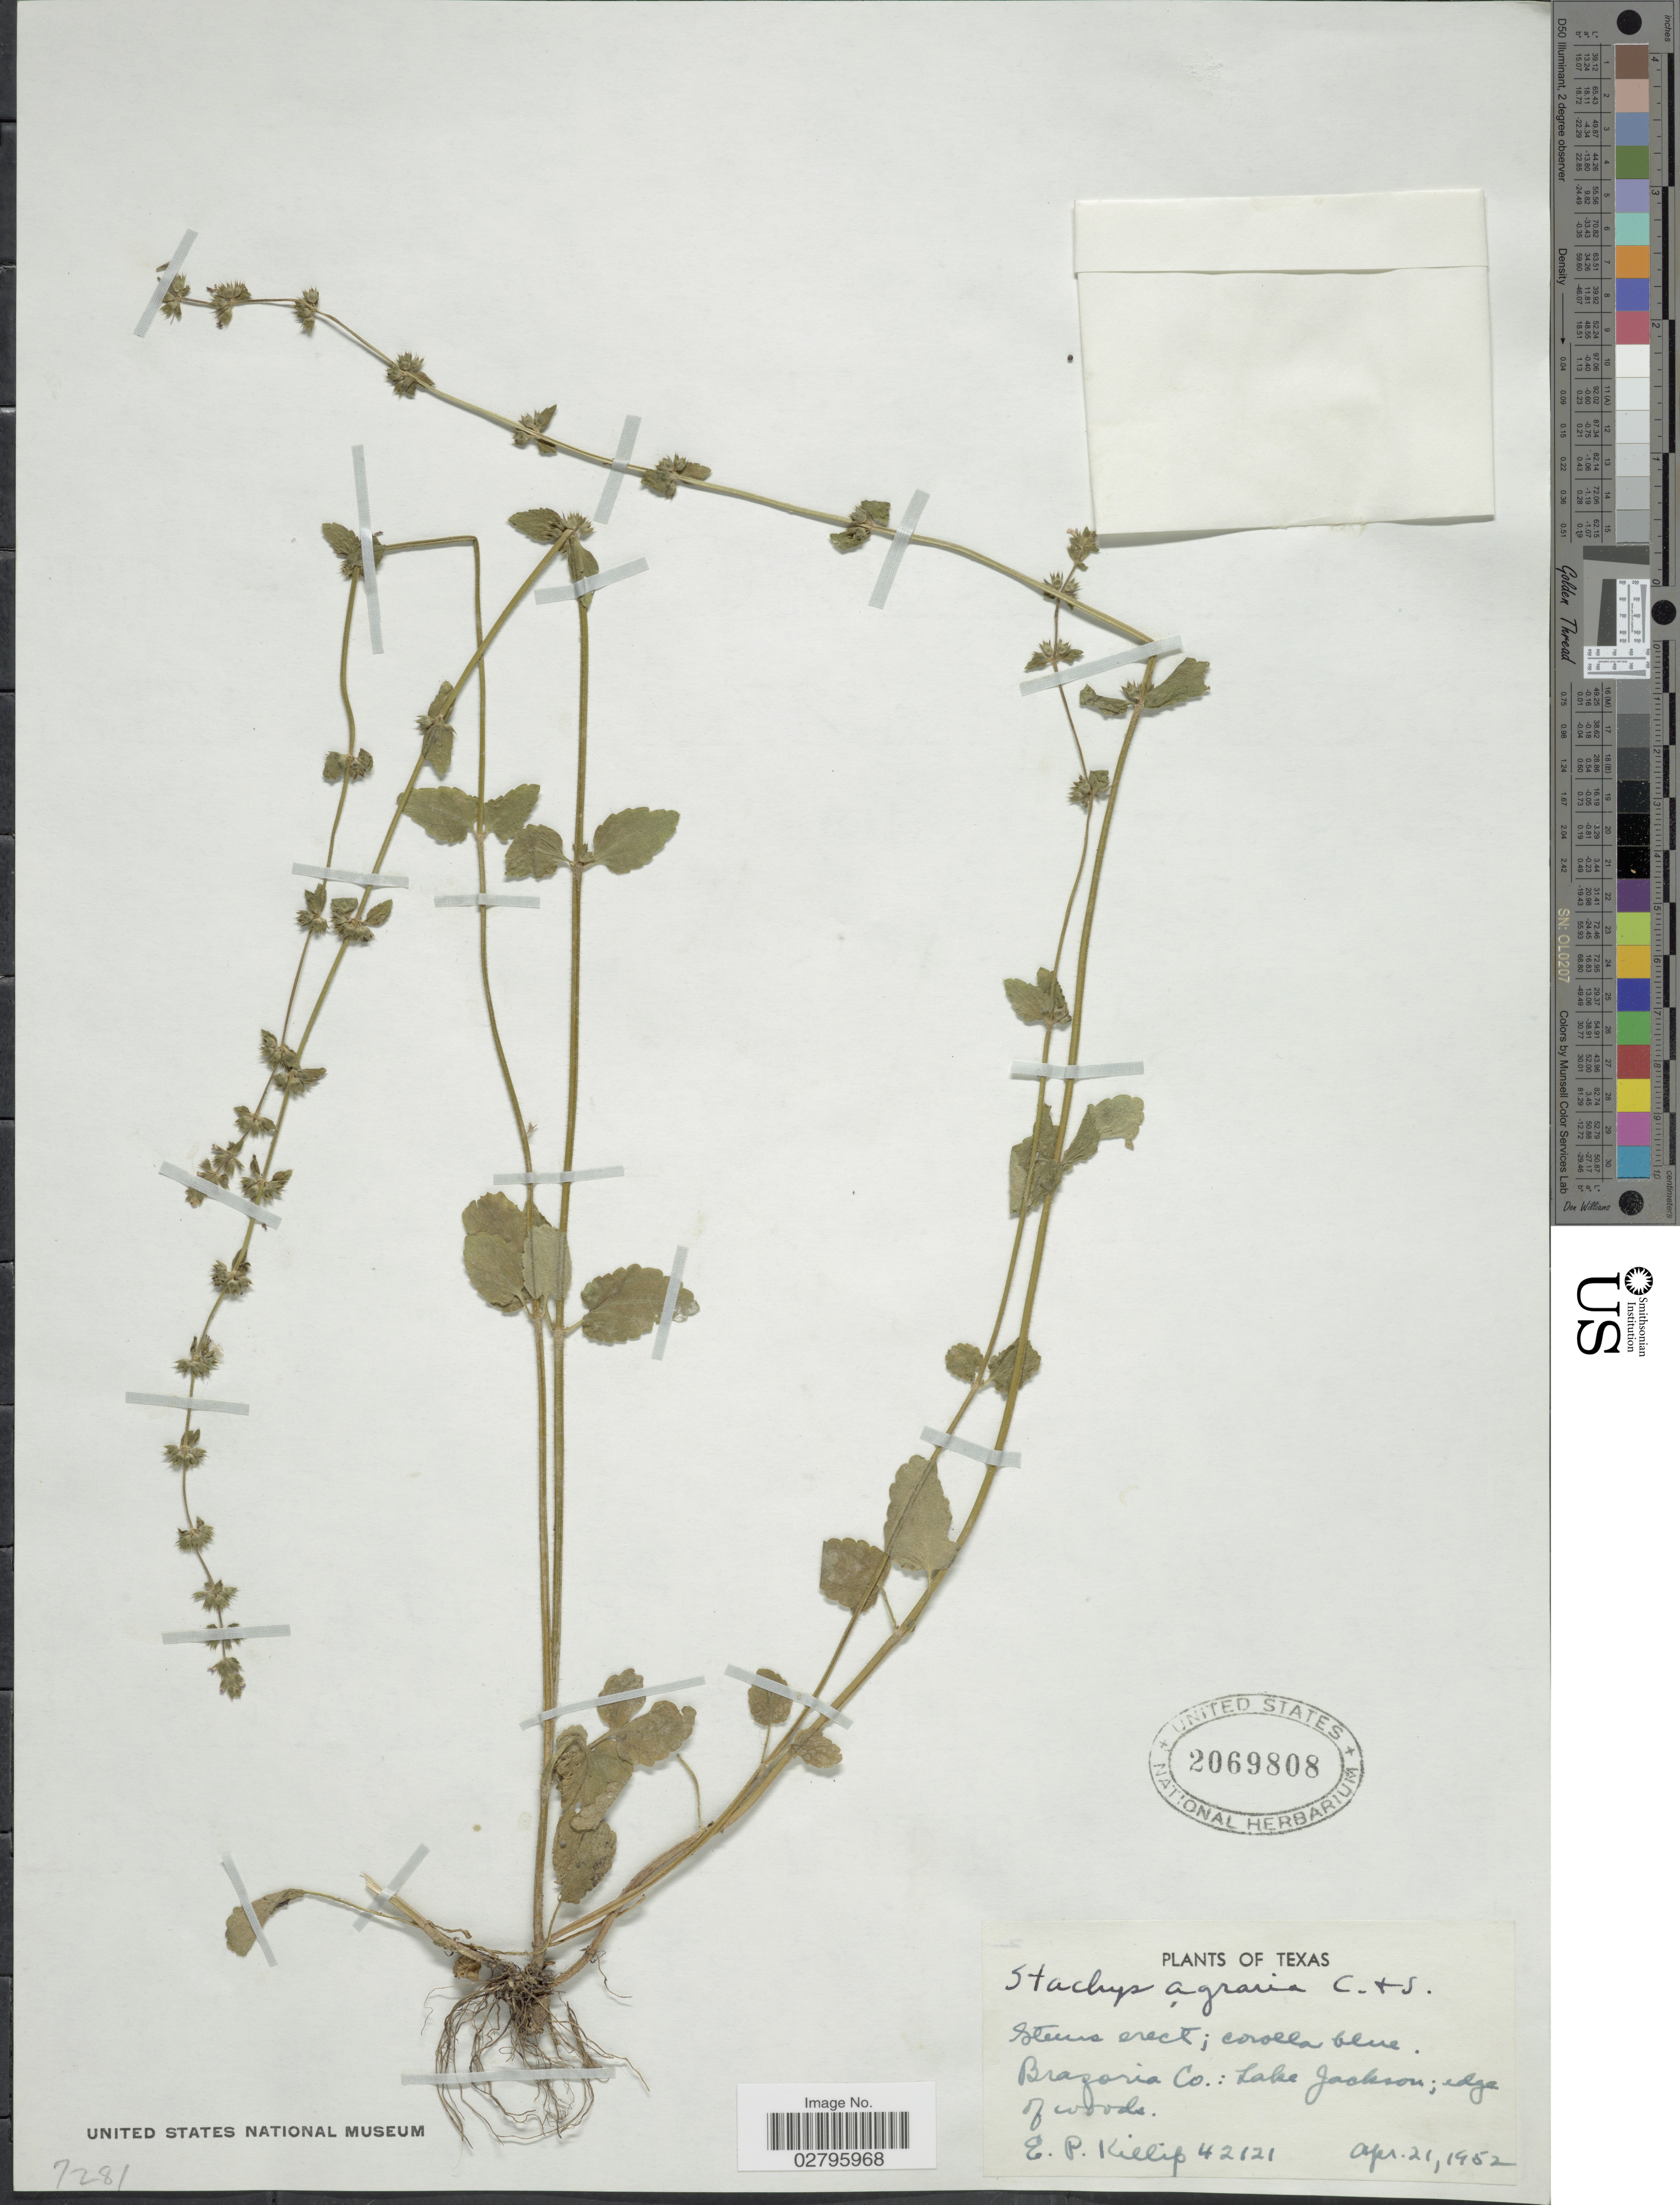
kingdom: Plantae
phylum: Tracheophyta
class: Magnoliopsida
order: Lamiales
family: Lamiaceae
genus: Stachys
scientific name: Stachys agraria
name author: Schltdl. & Cham.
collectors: E. P. Killip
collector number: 42121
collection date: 1952-04-21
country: United States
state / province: Texas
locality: Brazoria Co.: Lake Jackson; edge of woods.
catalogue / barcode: US 2069808